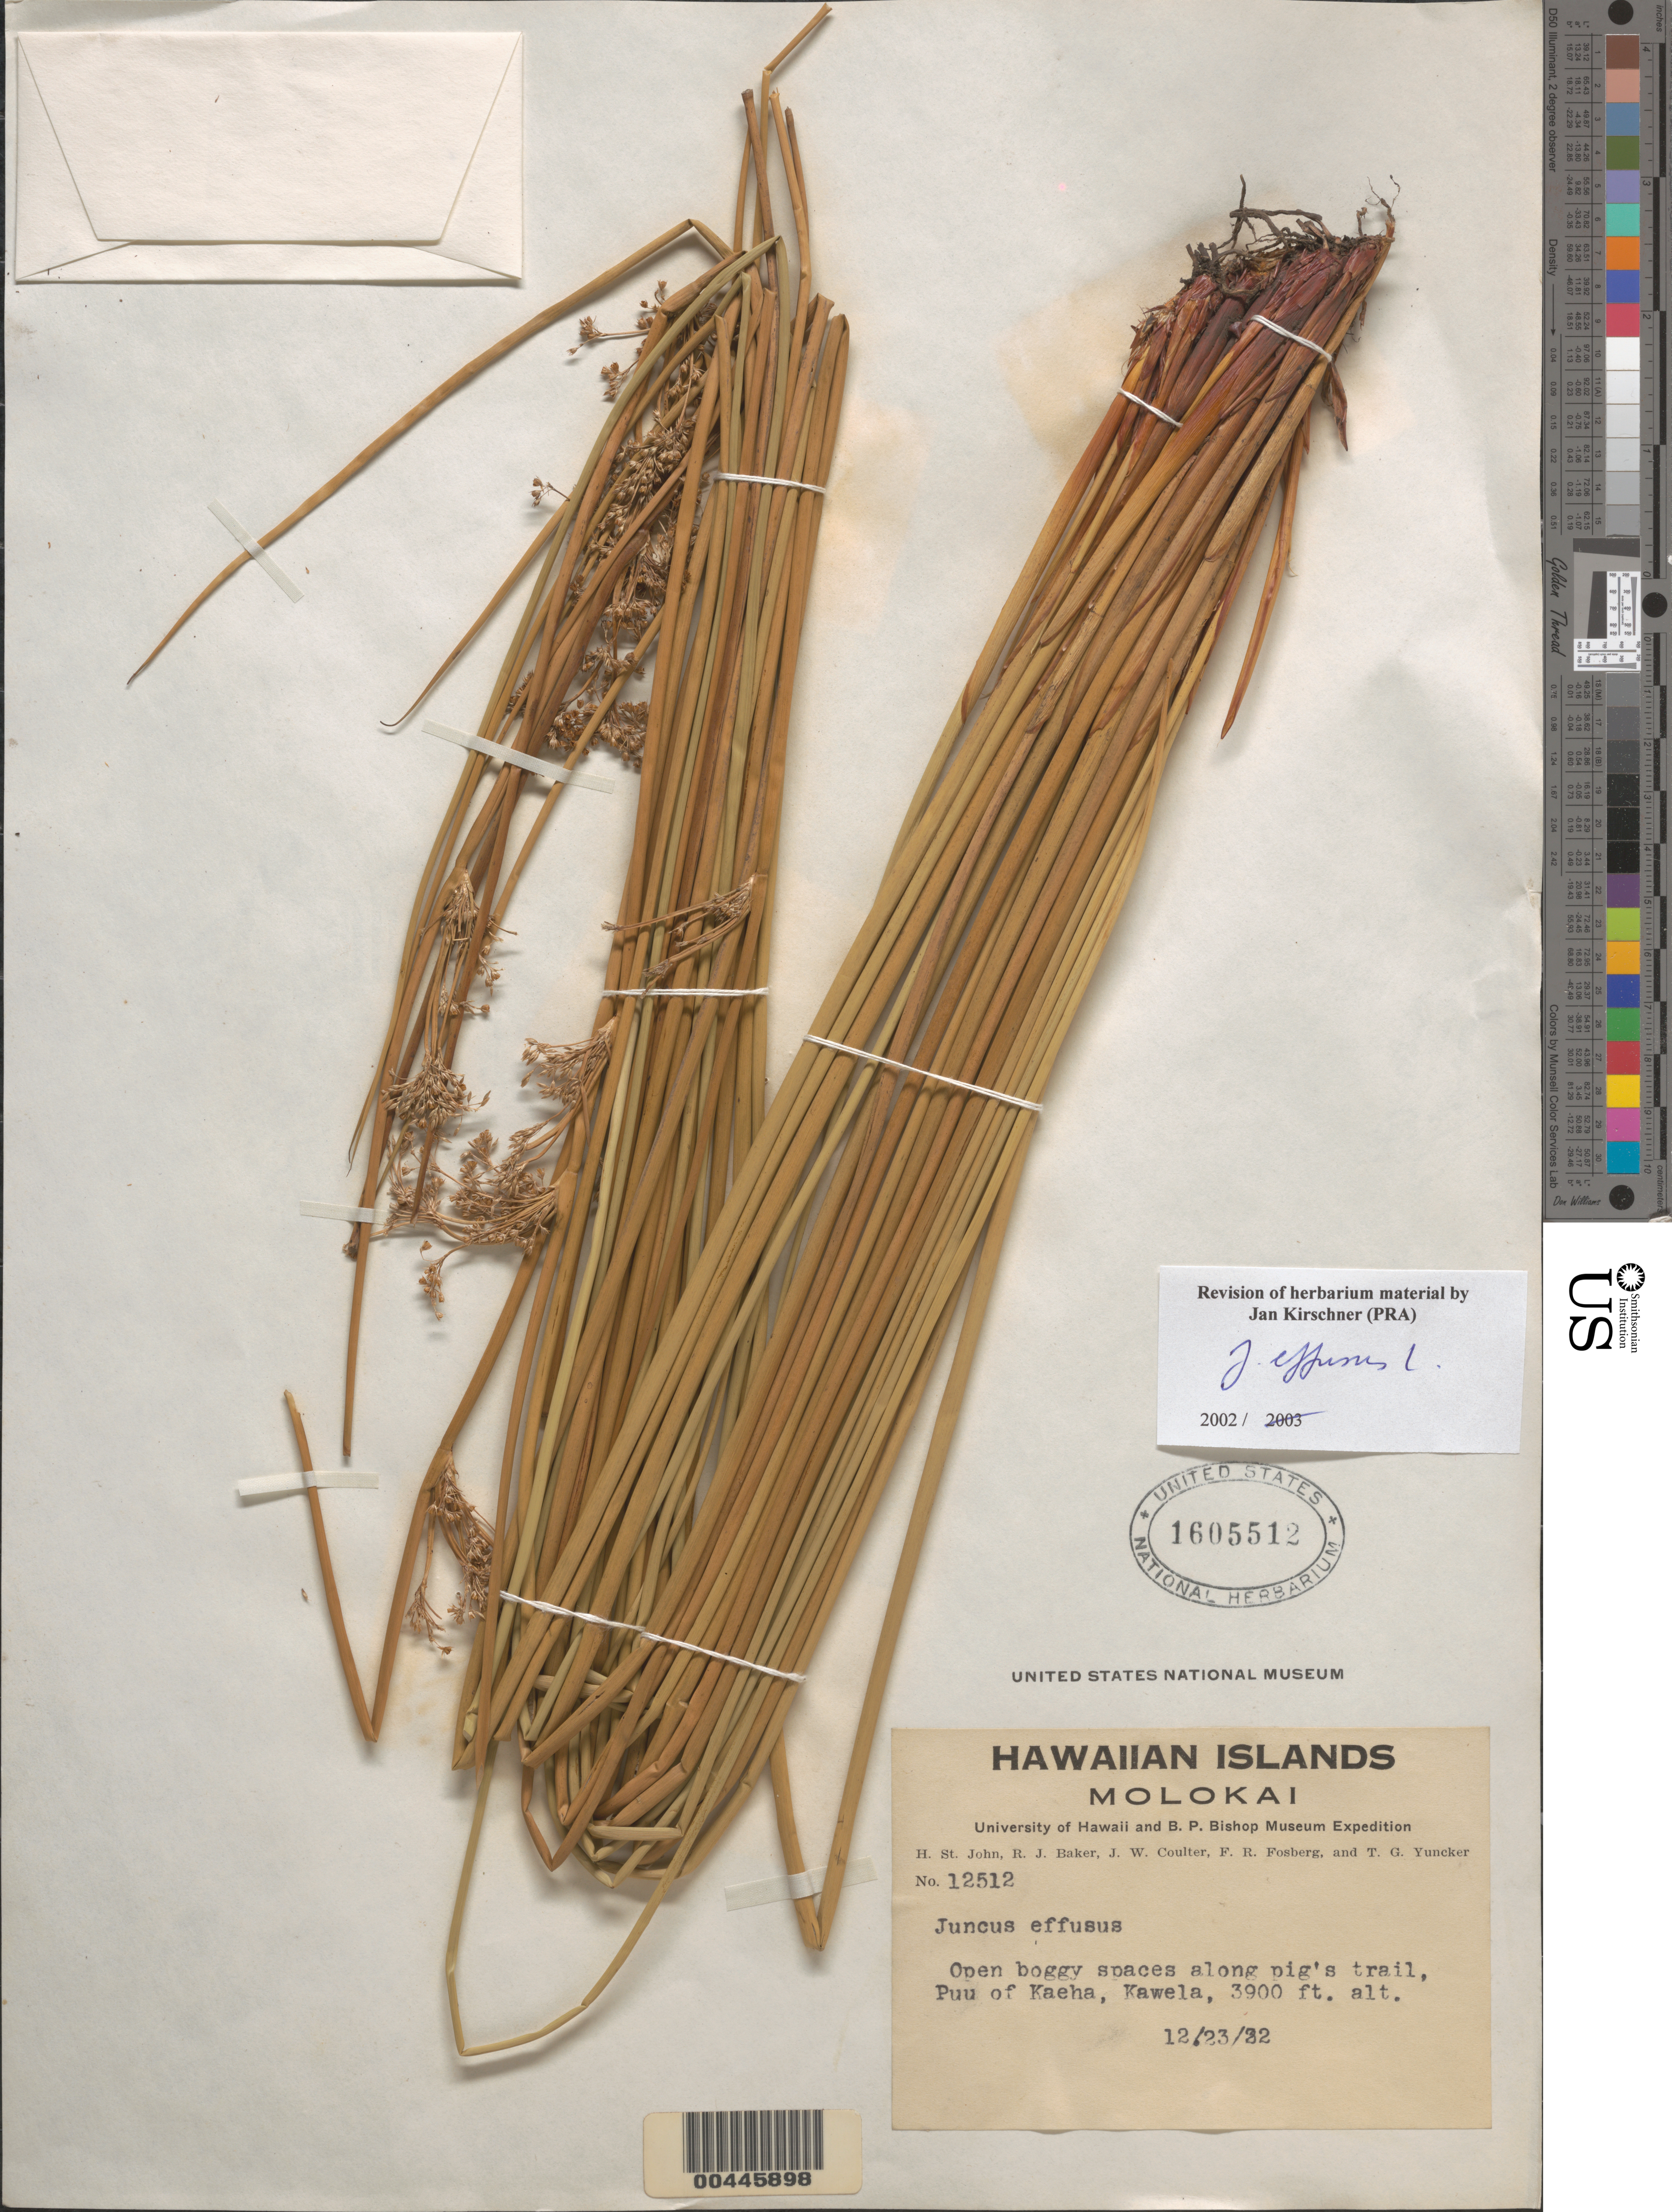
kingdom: Plantae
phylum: Tracheophyta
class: Liliopsida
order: Poales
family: Juncaceae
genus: Juncus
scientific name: Juncus effusus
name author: L.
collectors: H. St. John, R. J. Baker, J. W. Coulter & F. R. Fosberg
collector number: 12512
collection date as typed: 23 Dec 1932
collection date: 1932-12-23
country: United States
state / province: Hawaii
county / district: Maui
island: Moloka'i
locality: Puu of Kaeha, Kawela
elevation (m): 1189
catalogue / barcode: US 1605512